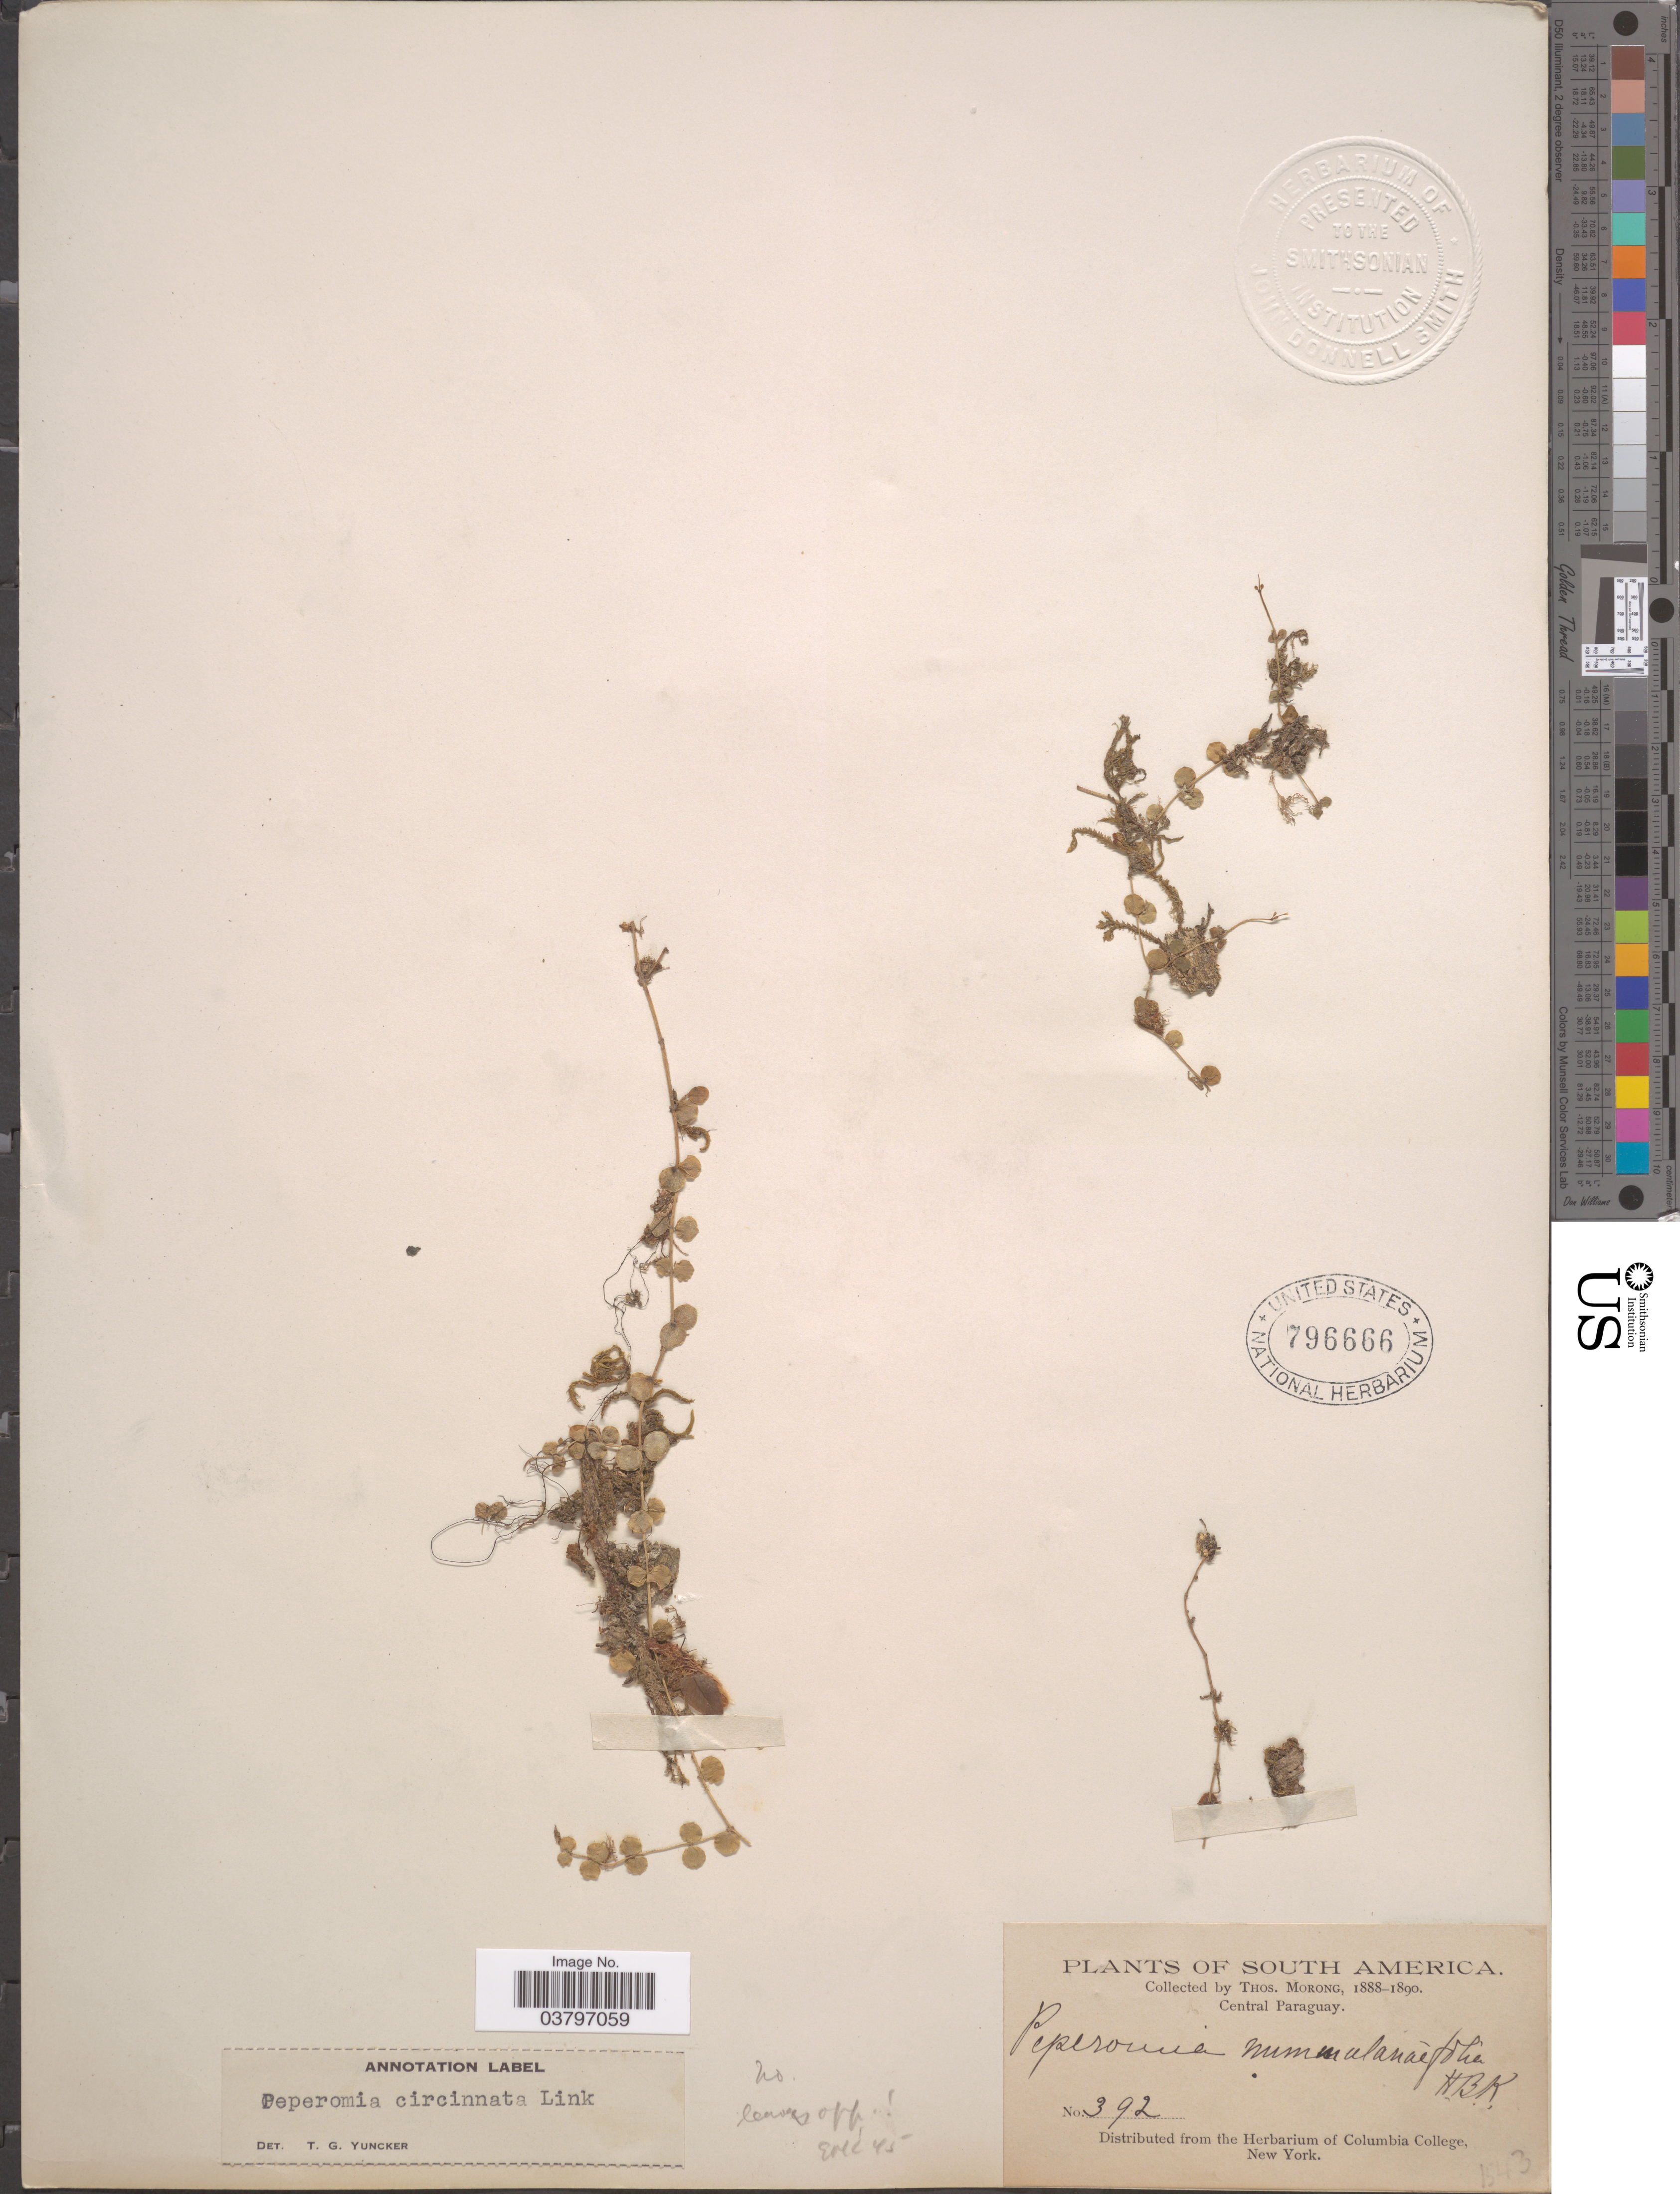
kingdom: Plantae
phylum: Tracheophyta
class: Magnoliopsida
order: Piperales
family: Piperaceae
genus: Peperomia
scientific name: Peperomia circinnata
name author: Link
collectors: ex herb. T. Morong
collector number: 392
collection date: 1888/1890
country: Paraguay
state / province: Central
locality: Central Paraguay.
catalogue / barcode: US 796666